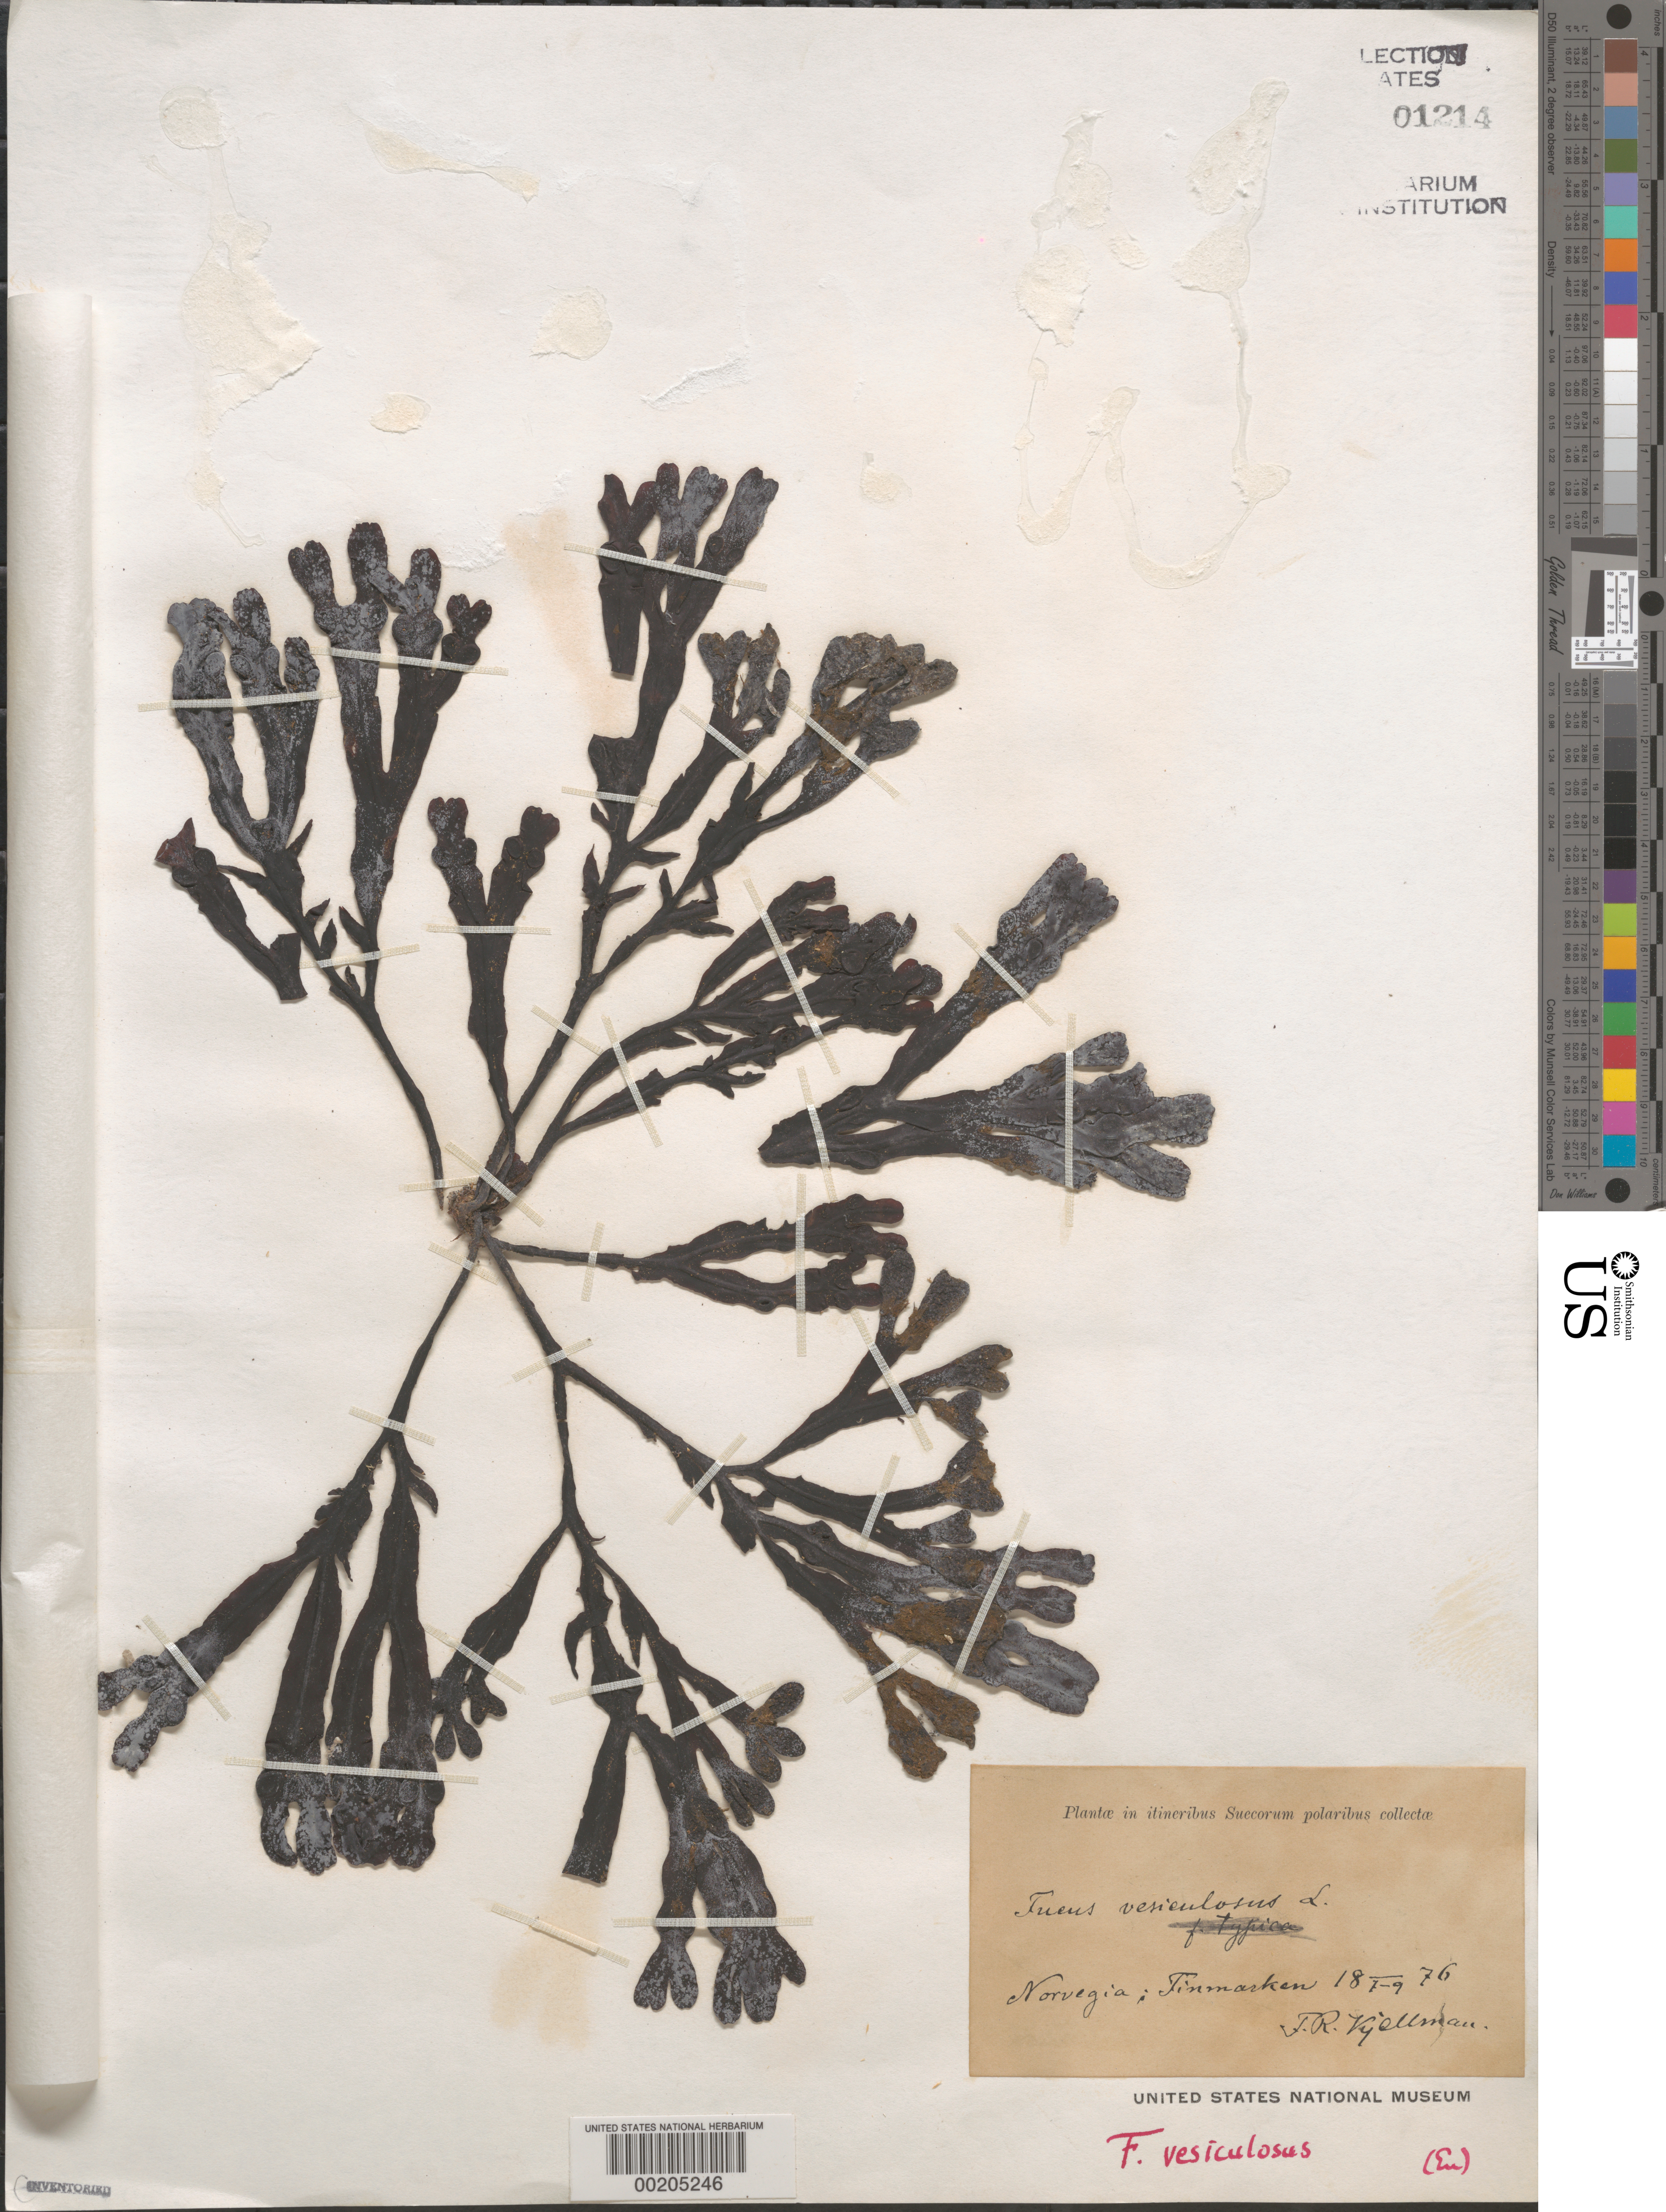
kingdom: Chromista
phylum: Ochrophyta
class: Phaeophyceae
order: Fucales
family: Fucaceae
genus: Fucus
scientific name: Fucus vesiculosus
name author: L.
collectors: F. R. Kjellman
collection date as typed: Jul 1876 to -- Sep 1876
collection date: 1876-07/1876-09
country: Norway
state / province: Finnmark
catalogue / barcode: US 1214